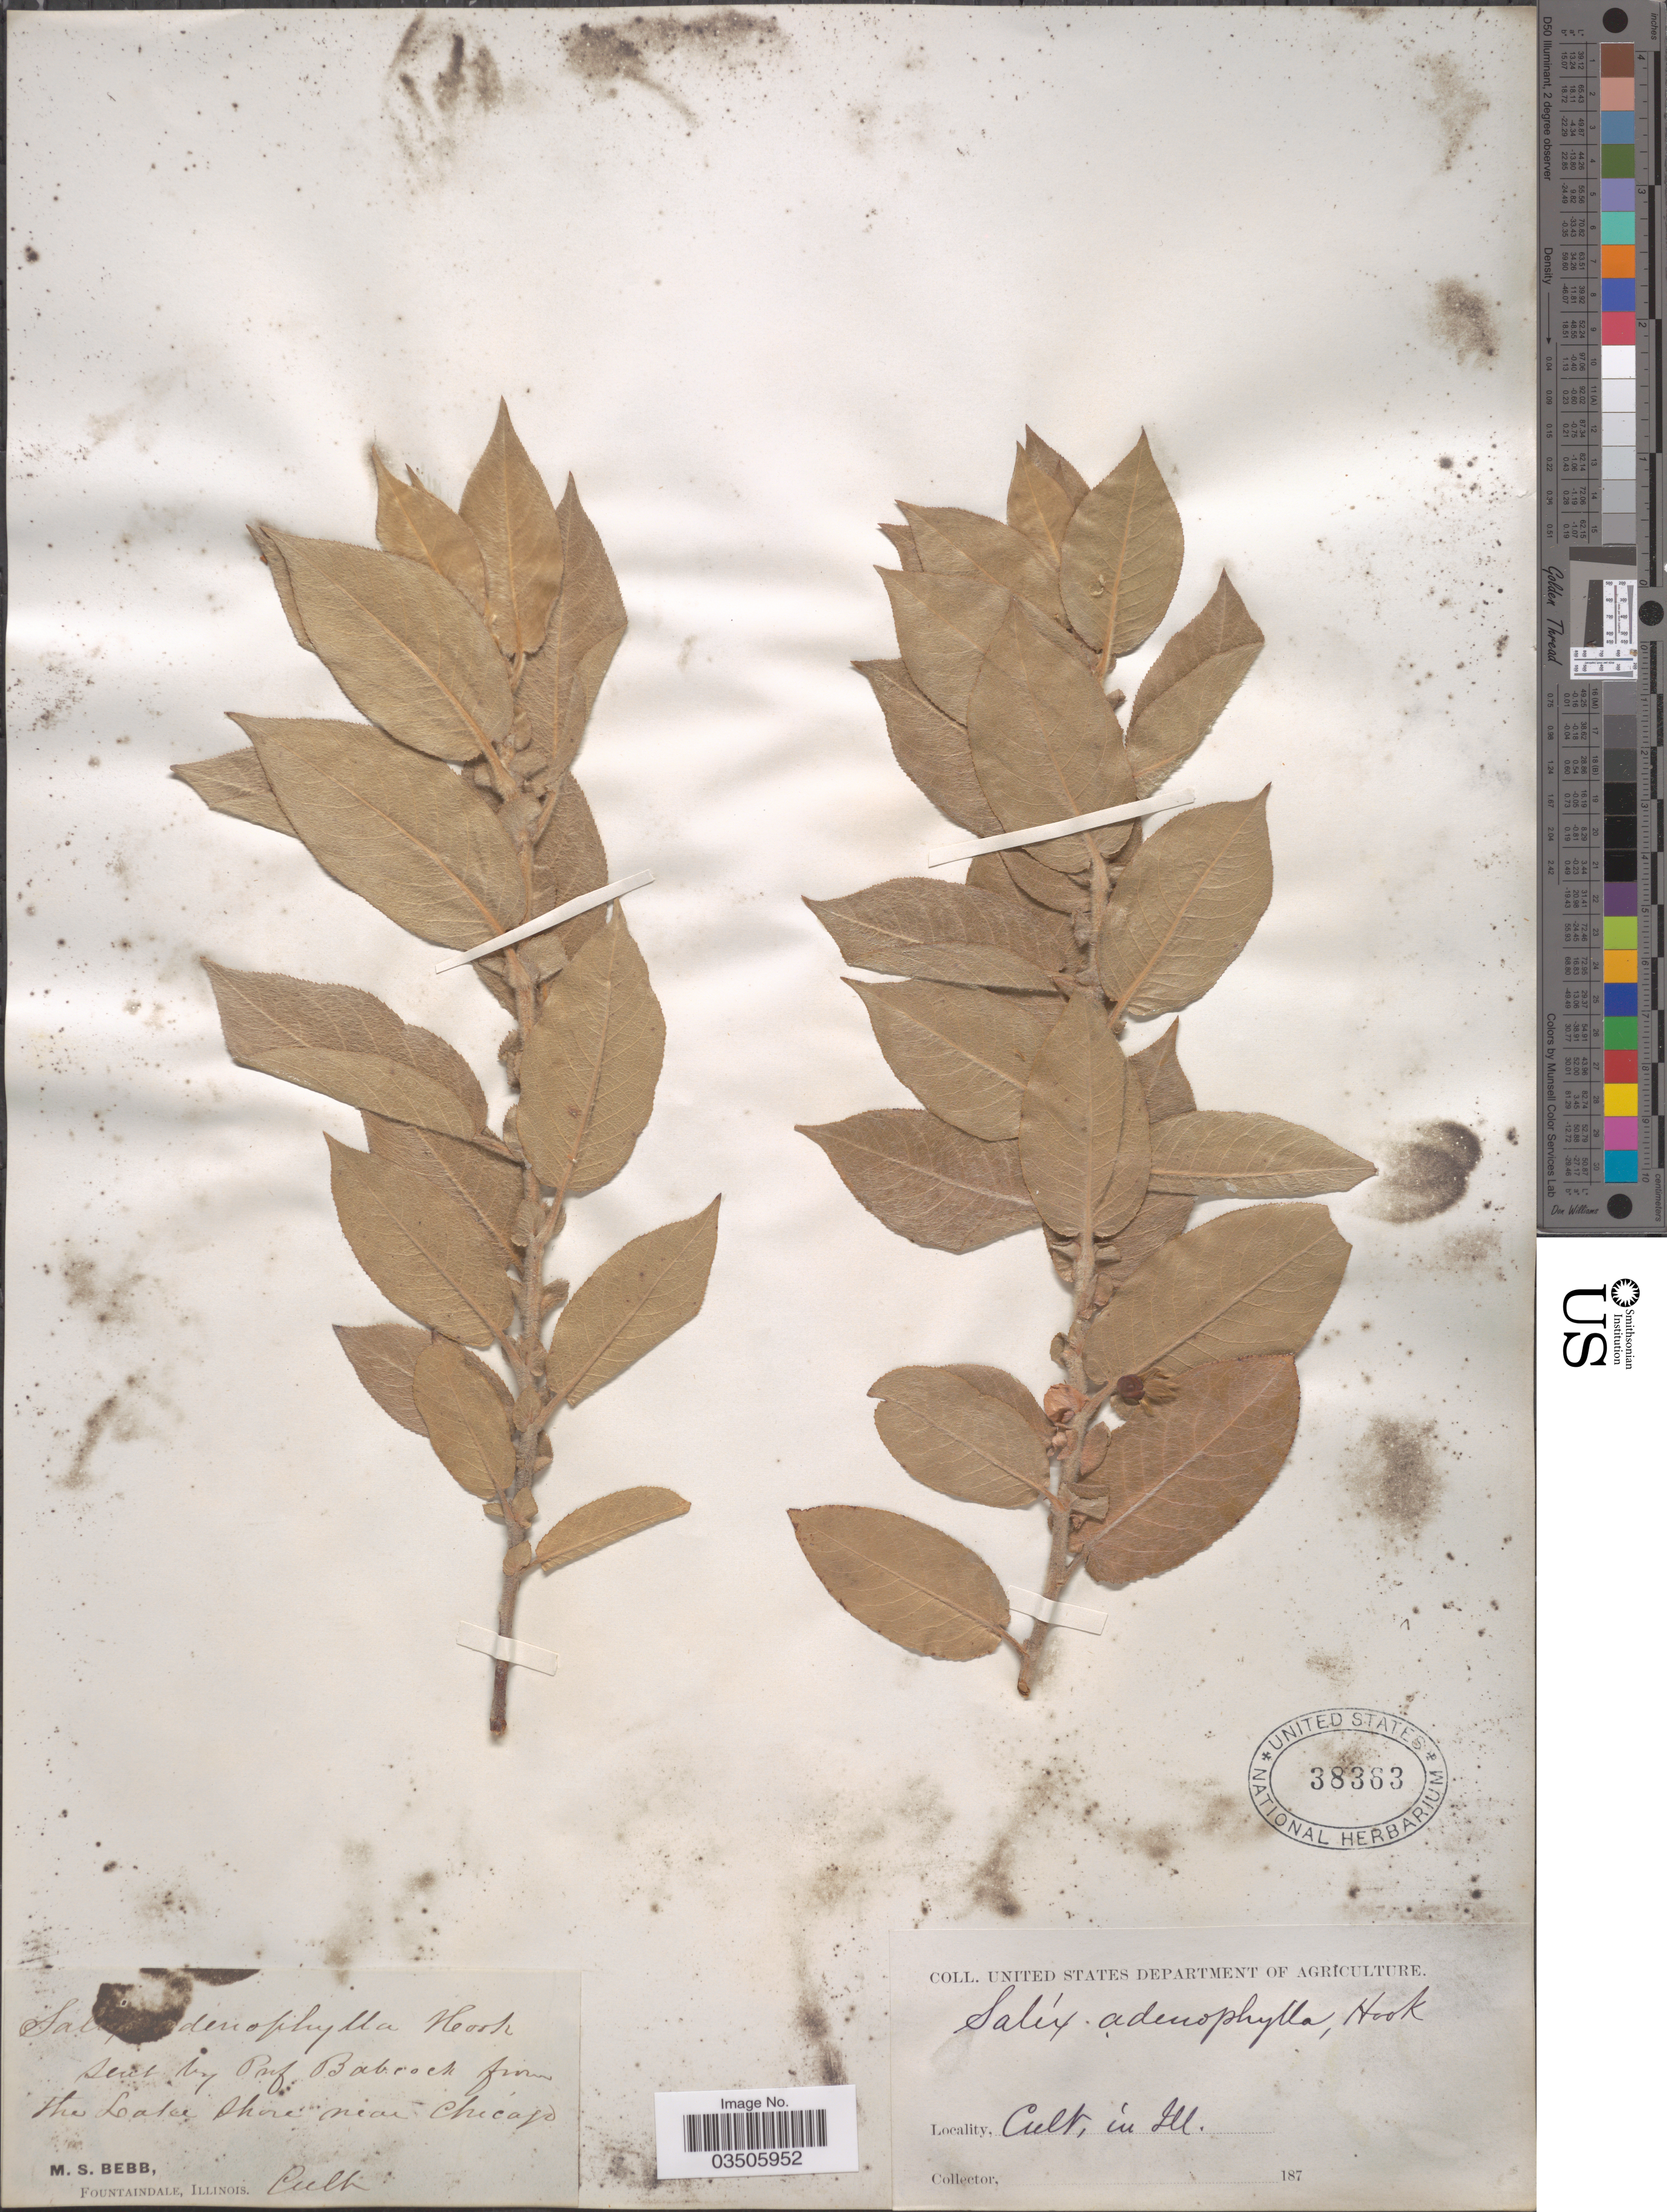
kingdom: Plantae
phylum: Tracheophyta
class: Magnoliopsida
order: Malpighiales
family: Salicaceae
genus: Salix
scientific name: Salix syrticola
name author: Fernald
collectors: M. Bebb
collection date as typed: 187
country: United States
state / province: Illinois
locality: The Lake, shore near Chicago. Fountaindale [unsure placement].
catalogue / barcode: US 38363